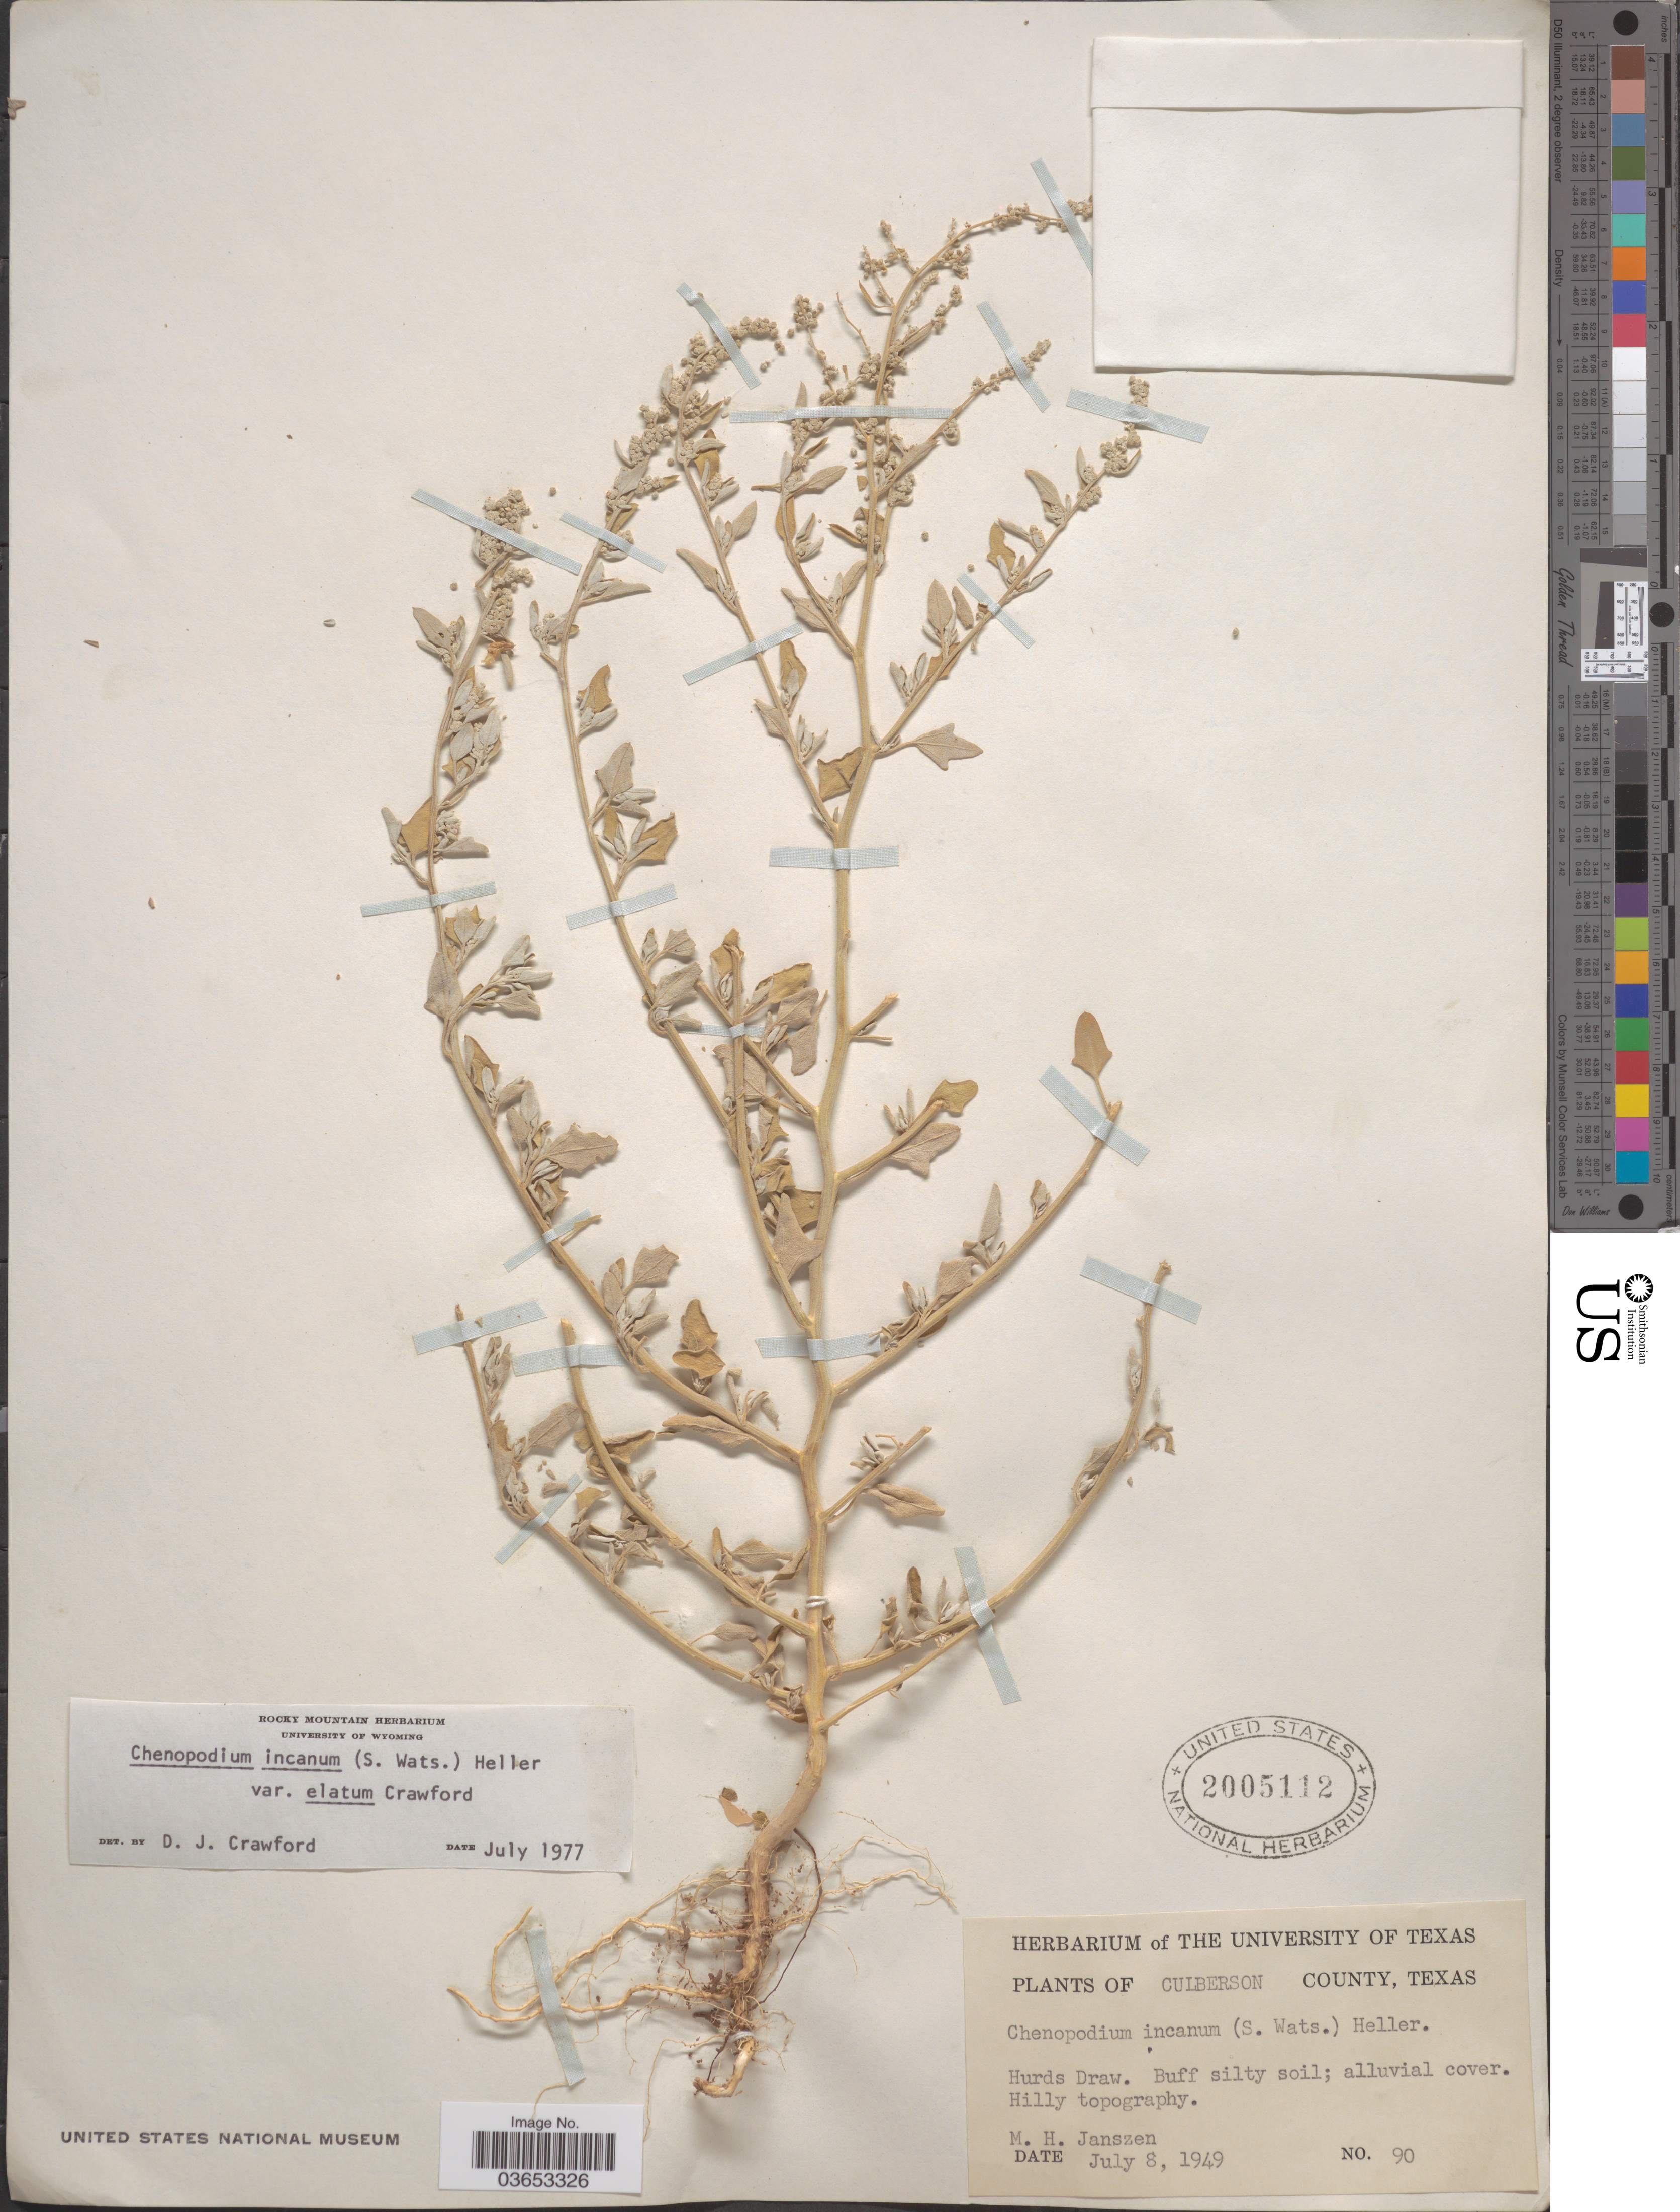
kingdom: Plantae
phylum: Tracheophyta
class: Magnoliopsida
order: Caryophyllales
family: Amaranthaceae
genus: Chenopodium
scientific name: Chenopodium incanum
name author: (S. Watson) A. Heller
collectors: M. Janszen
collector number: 90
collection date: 1949-07-08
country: United States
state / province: Texas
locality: Culberson County. Hurds Draw. Hilly topography.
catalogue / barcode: US 2005112